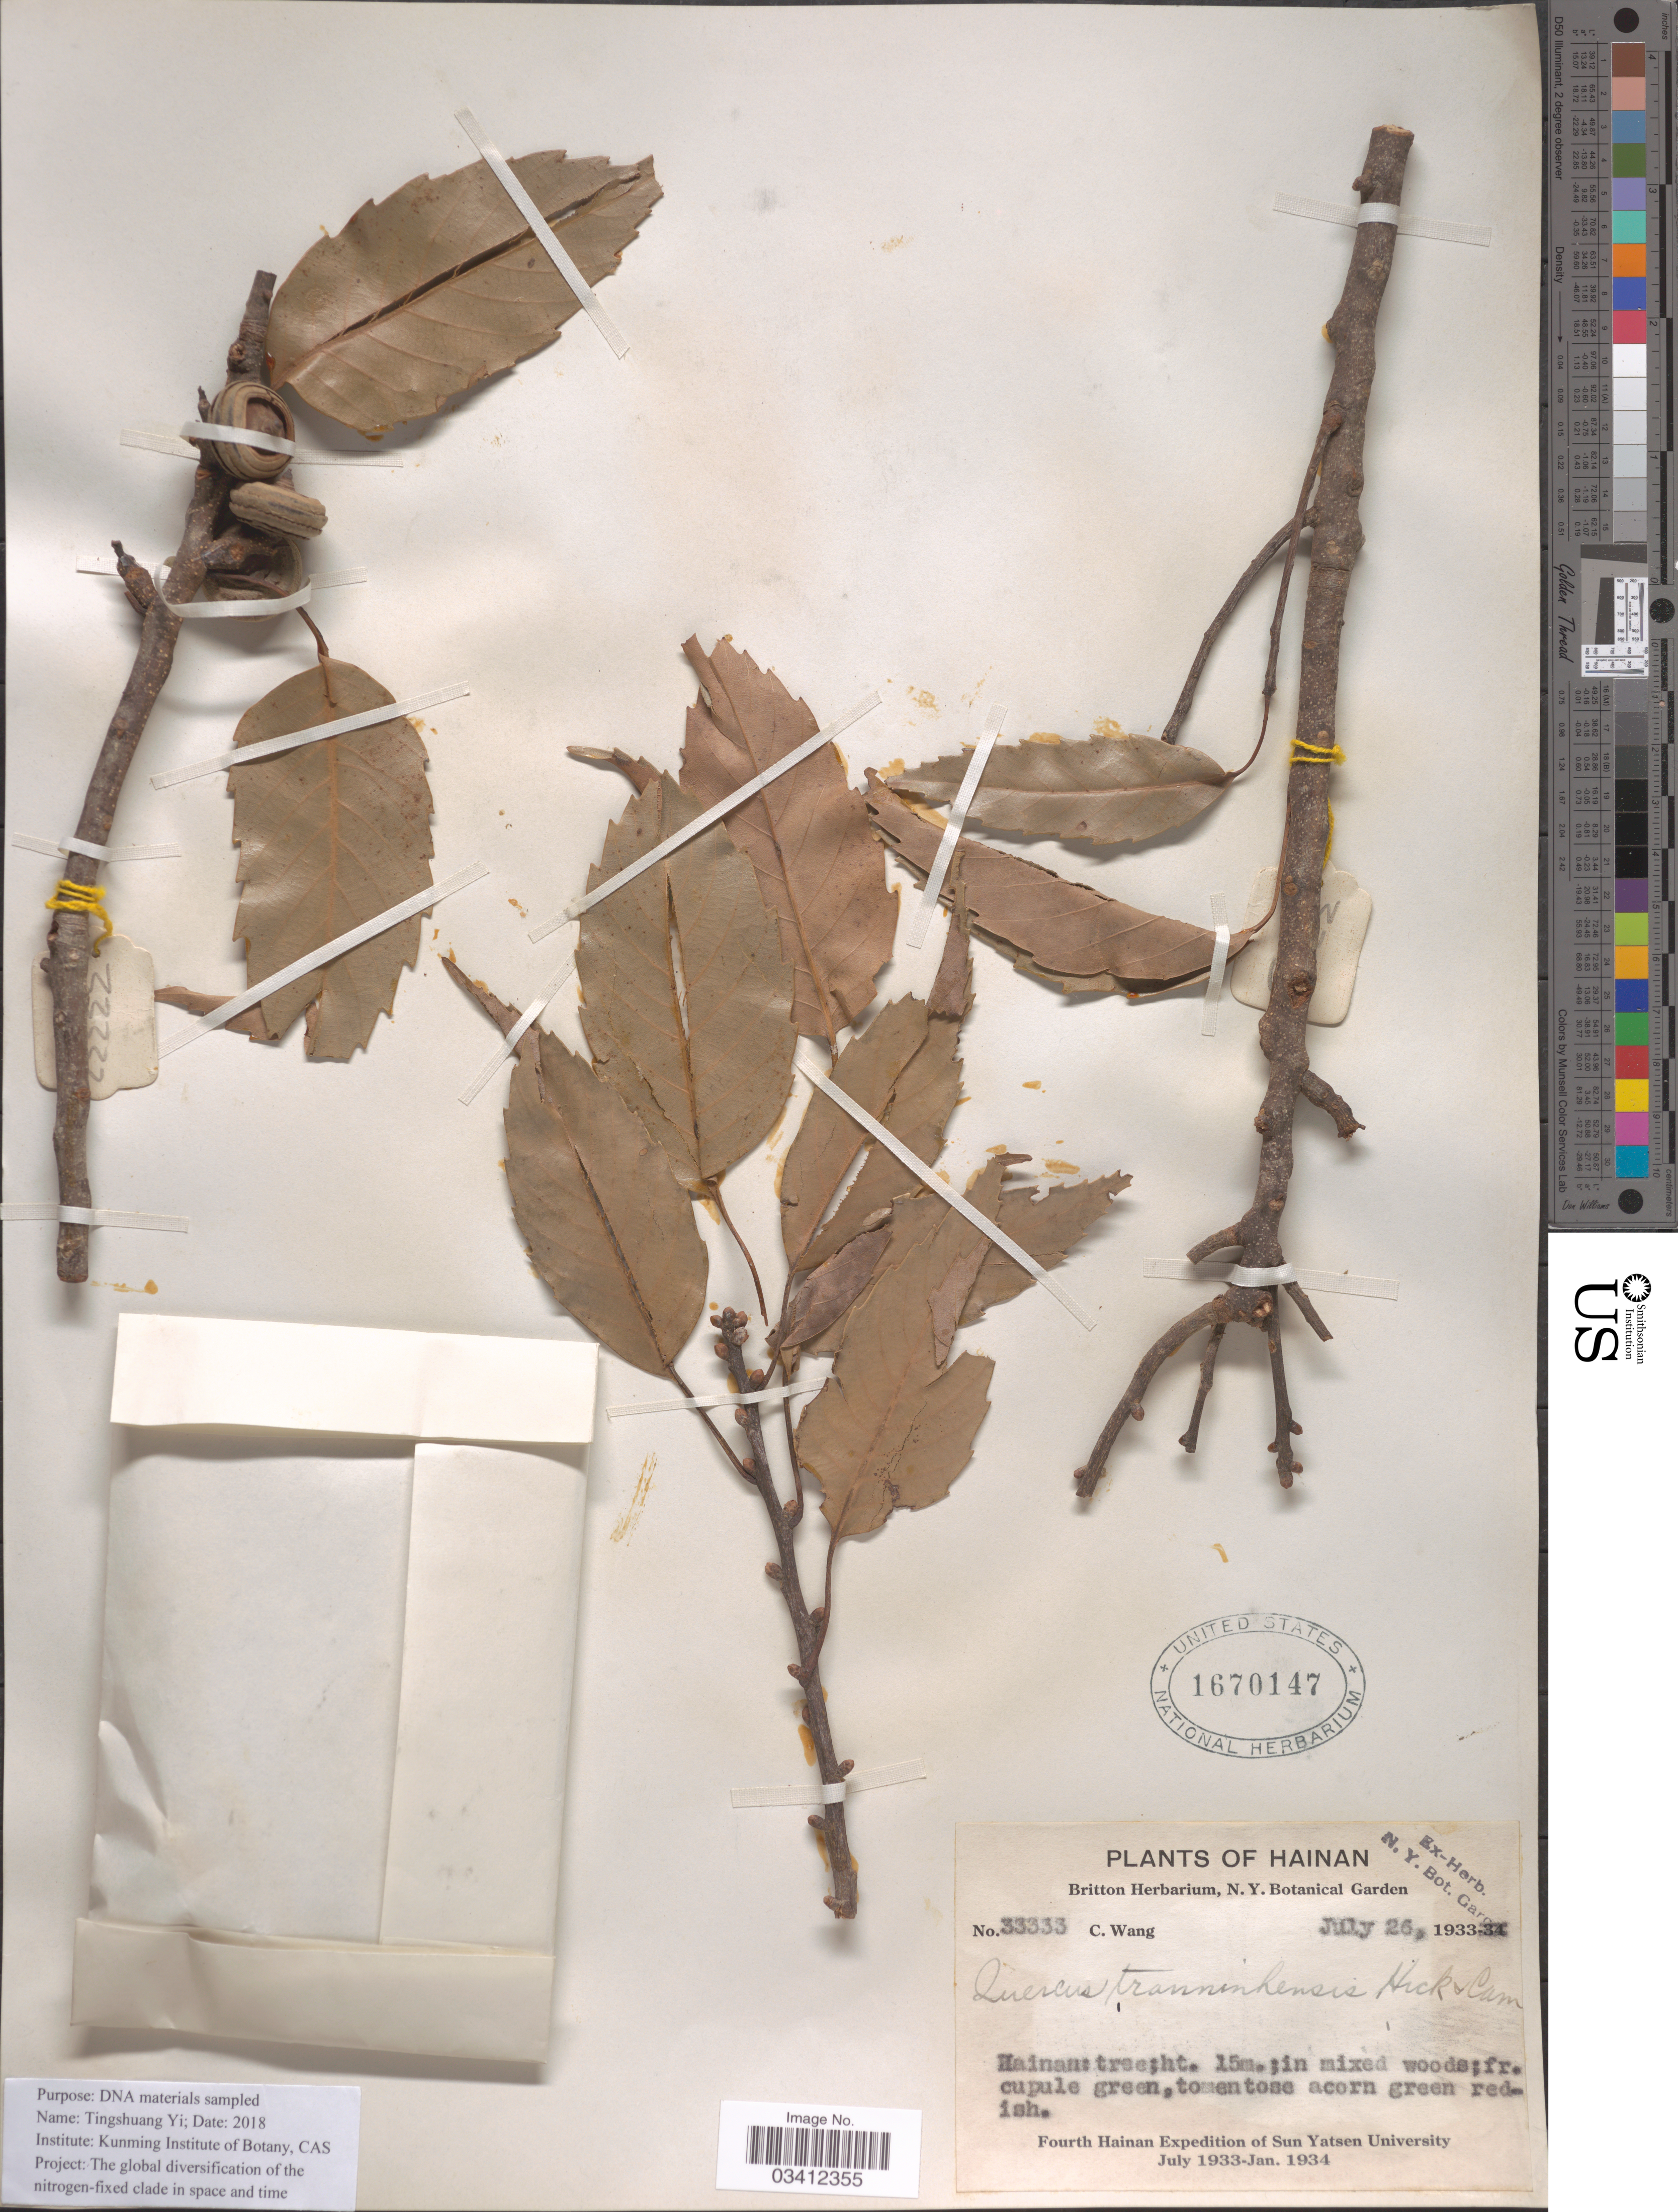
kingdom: Plantae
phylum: Tracheophyta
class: Magnoliopsida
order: Fagales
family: Fagaceae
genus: Quercus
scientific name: Quercus tranninhensis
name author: Hickel & A. Camus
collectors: C. Wang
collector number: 33333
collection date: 1933-07-26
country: China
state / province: Hainan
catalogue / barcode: US 1670147